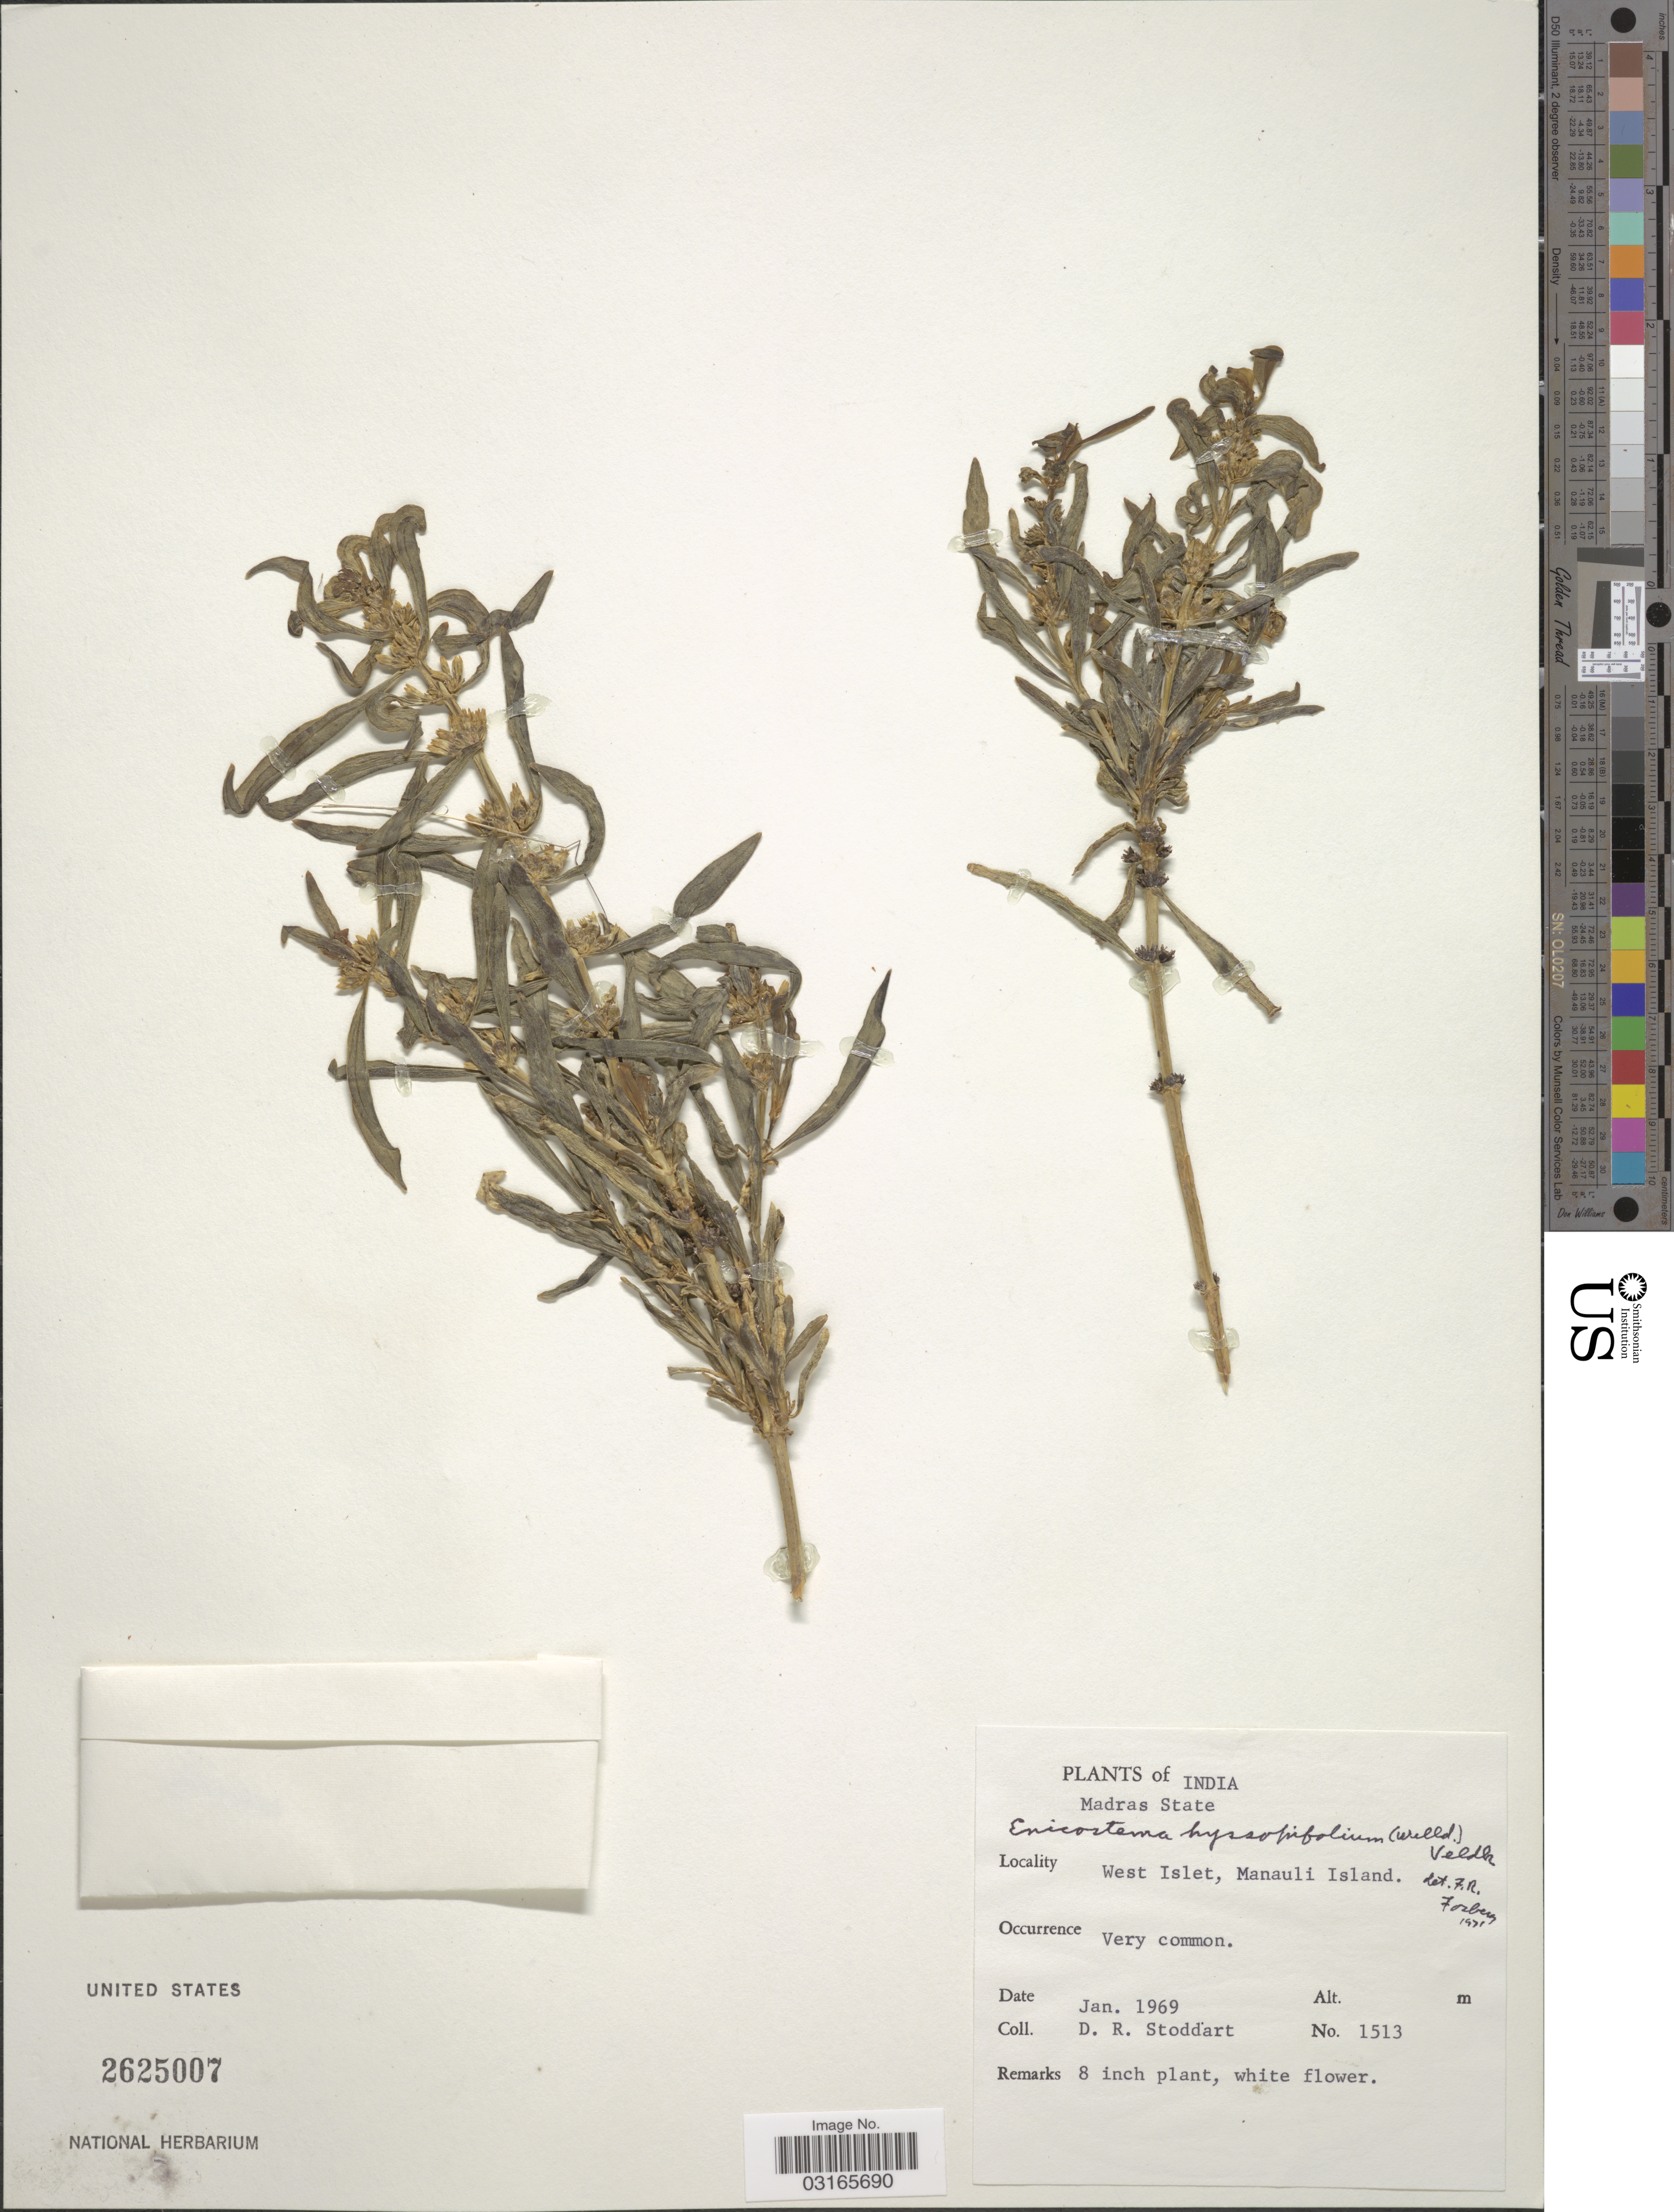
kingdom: Plantae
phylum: Tracheophyta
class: Magnoliopsida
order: Gentianales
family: Gentianaceae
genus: Enicostema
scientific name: Enicostema sp.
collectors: D. R. Stoddart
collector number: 1513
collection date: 1969-01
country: India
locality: Madras State. West Islet, Manauli Island.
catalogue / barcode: US 2625007